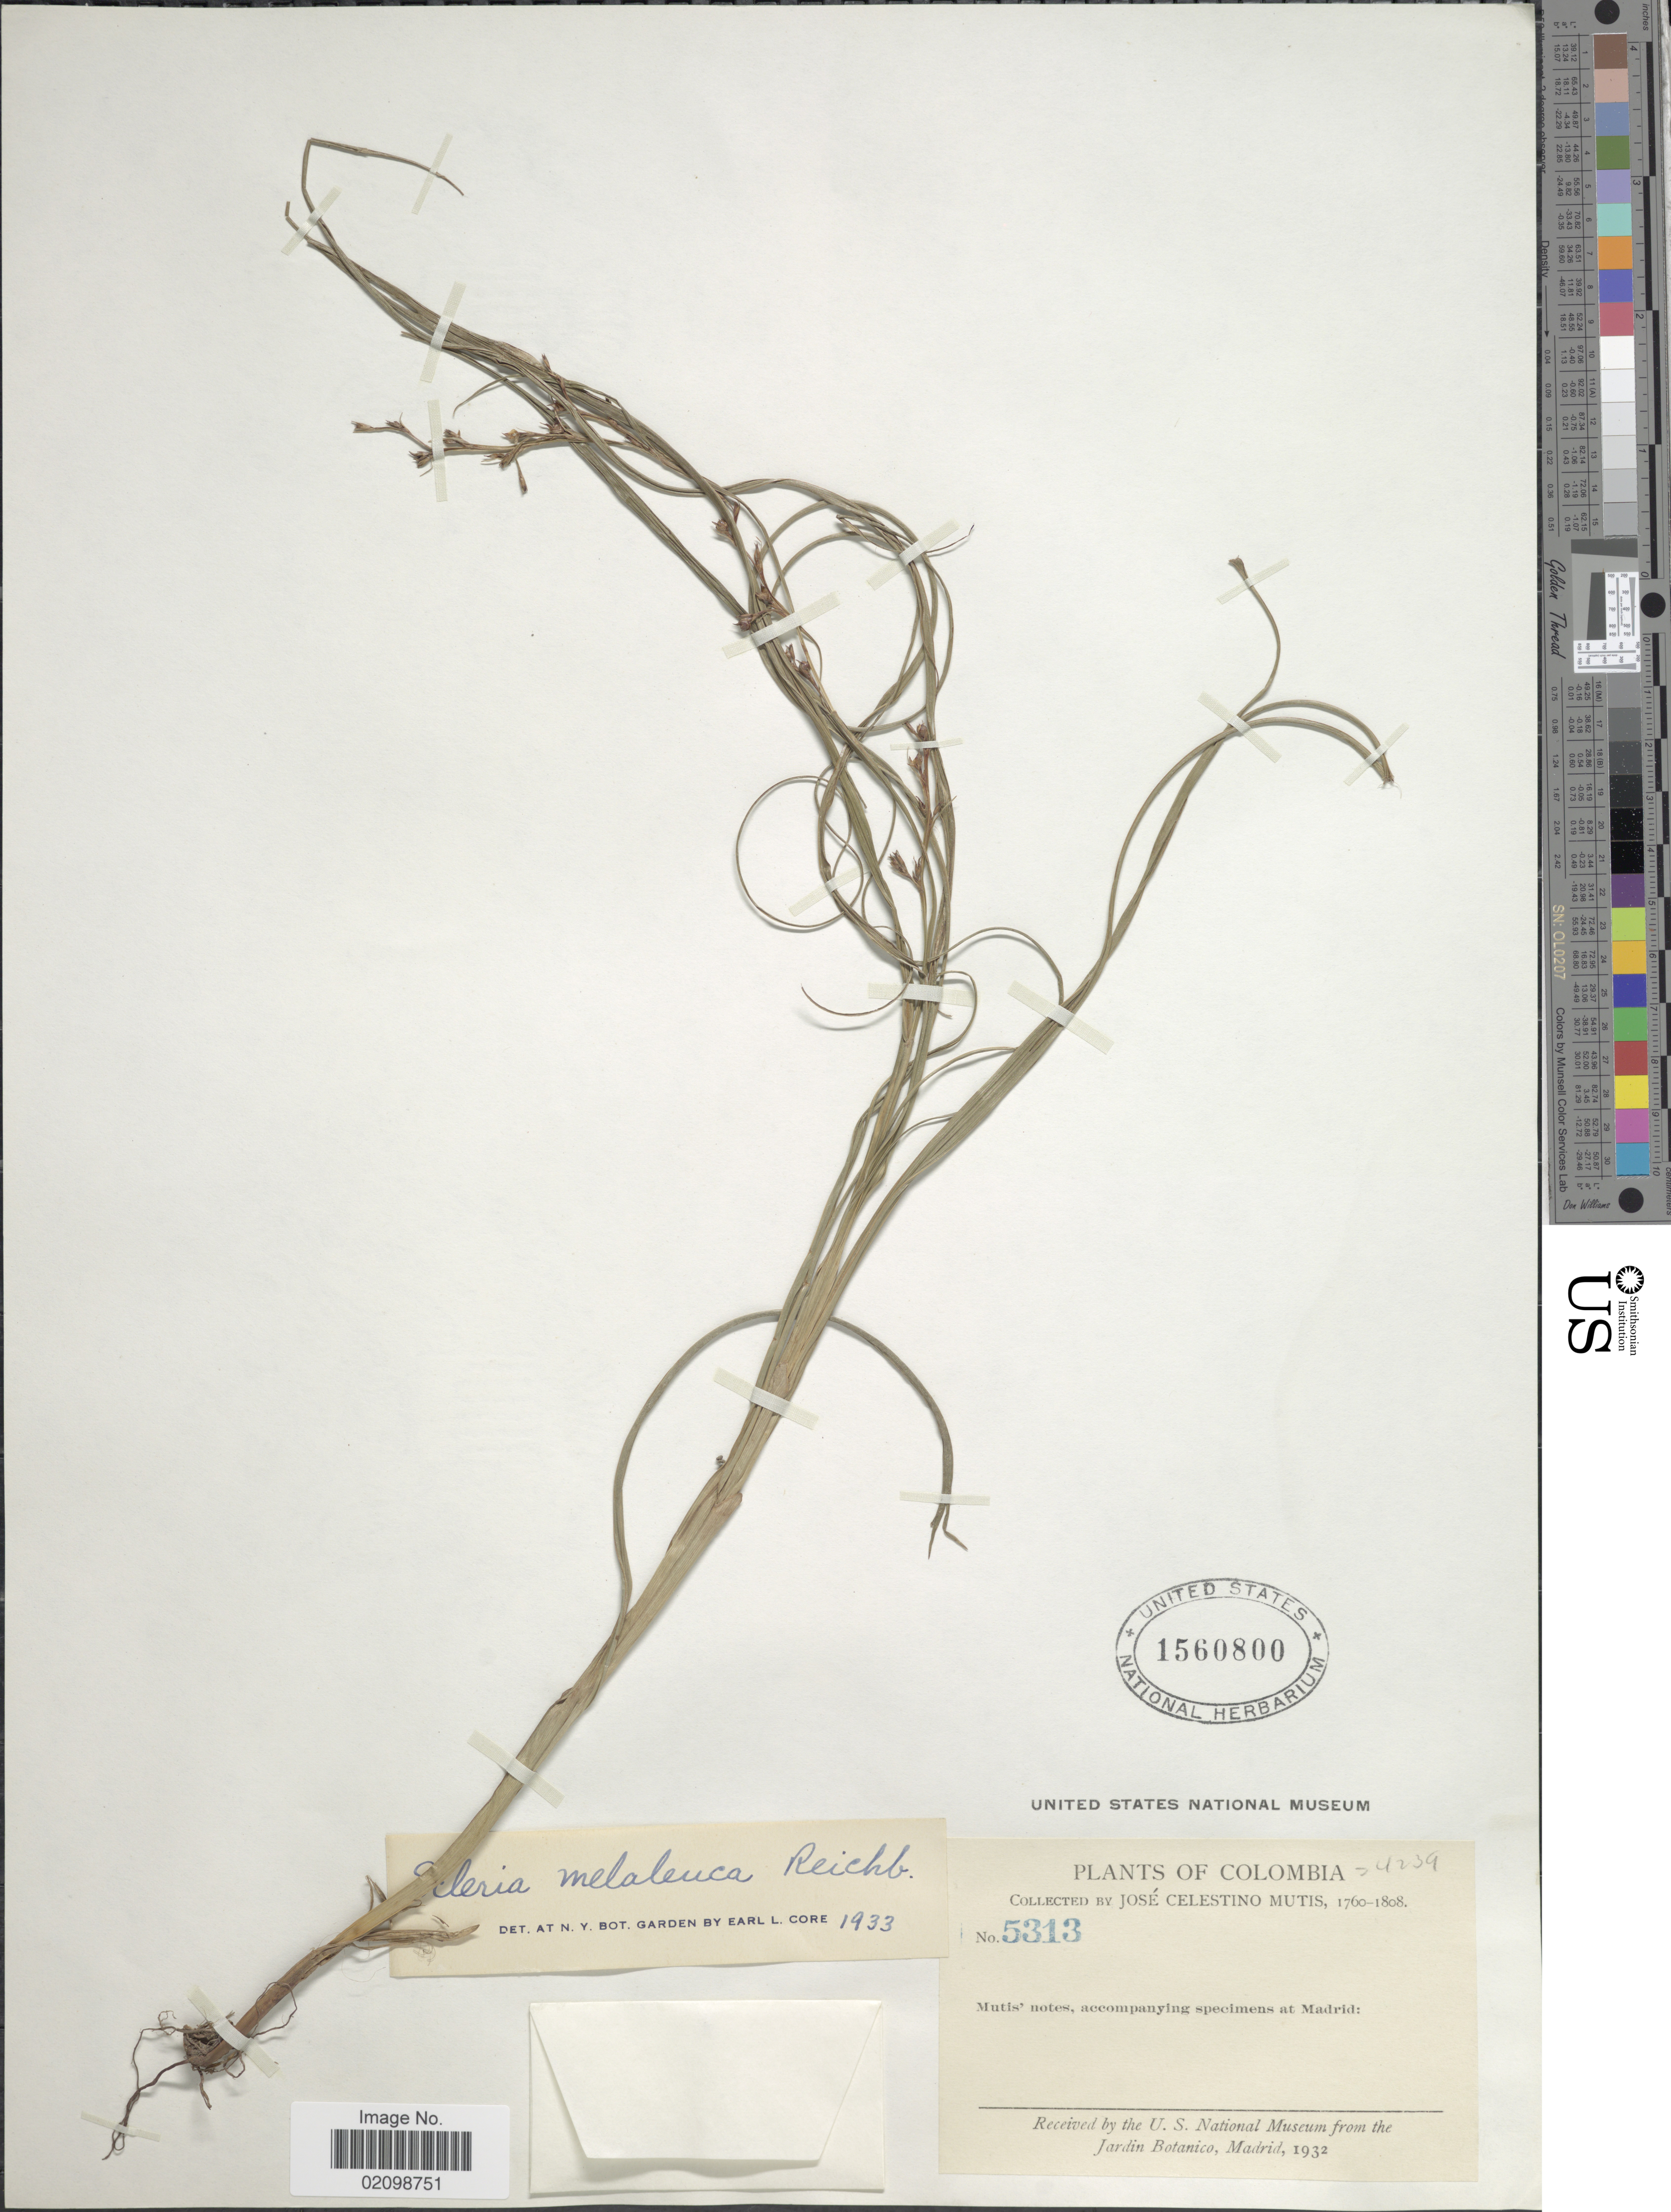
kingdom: Plantae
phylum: Tracheophyta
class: Liliopsida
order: Poales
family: Cyperaceae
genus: Scleria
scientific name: Scleria gaertneri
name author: Raddi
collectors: J. C. B. Mutis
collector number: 5313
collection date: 1760/1808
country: Colombia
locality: Colombia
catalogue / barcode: US 1560800